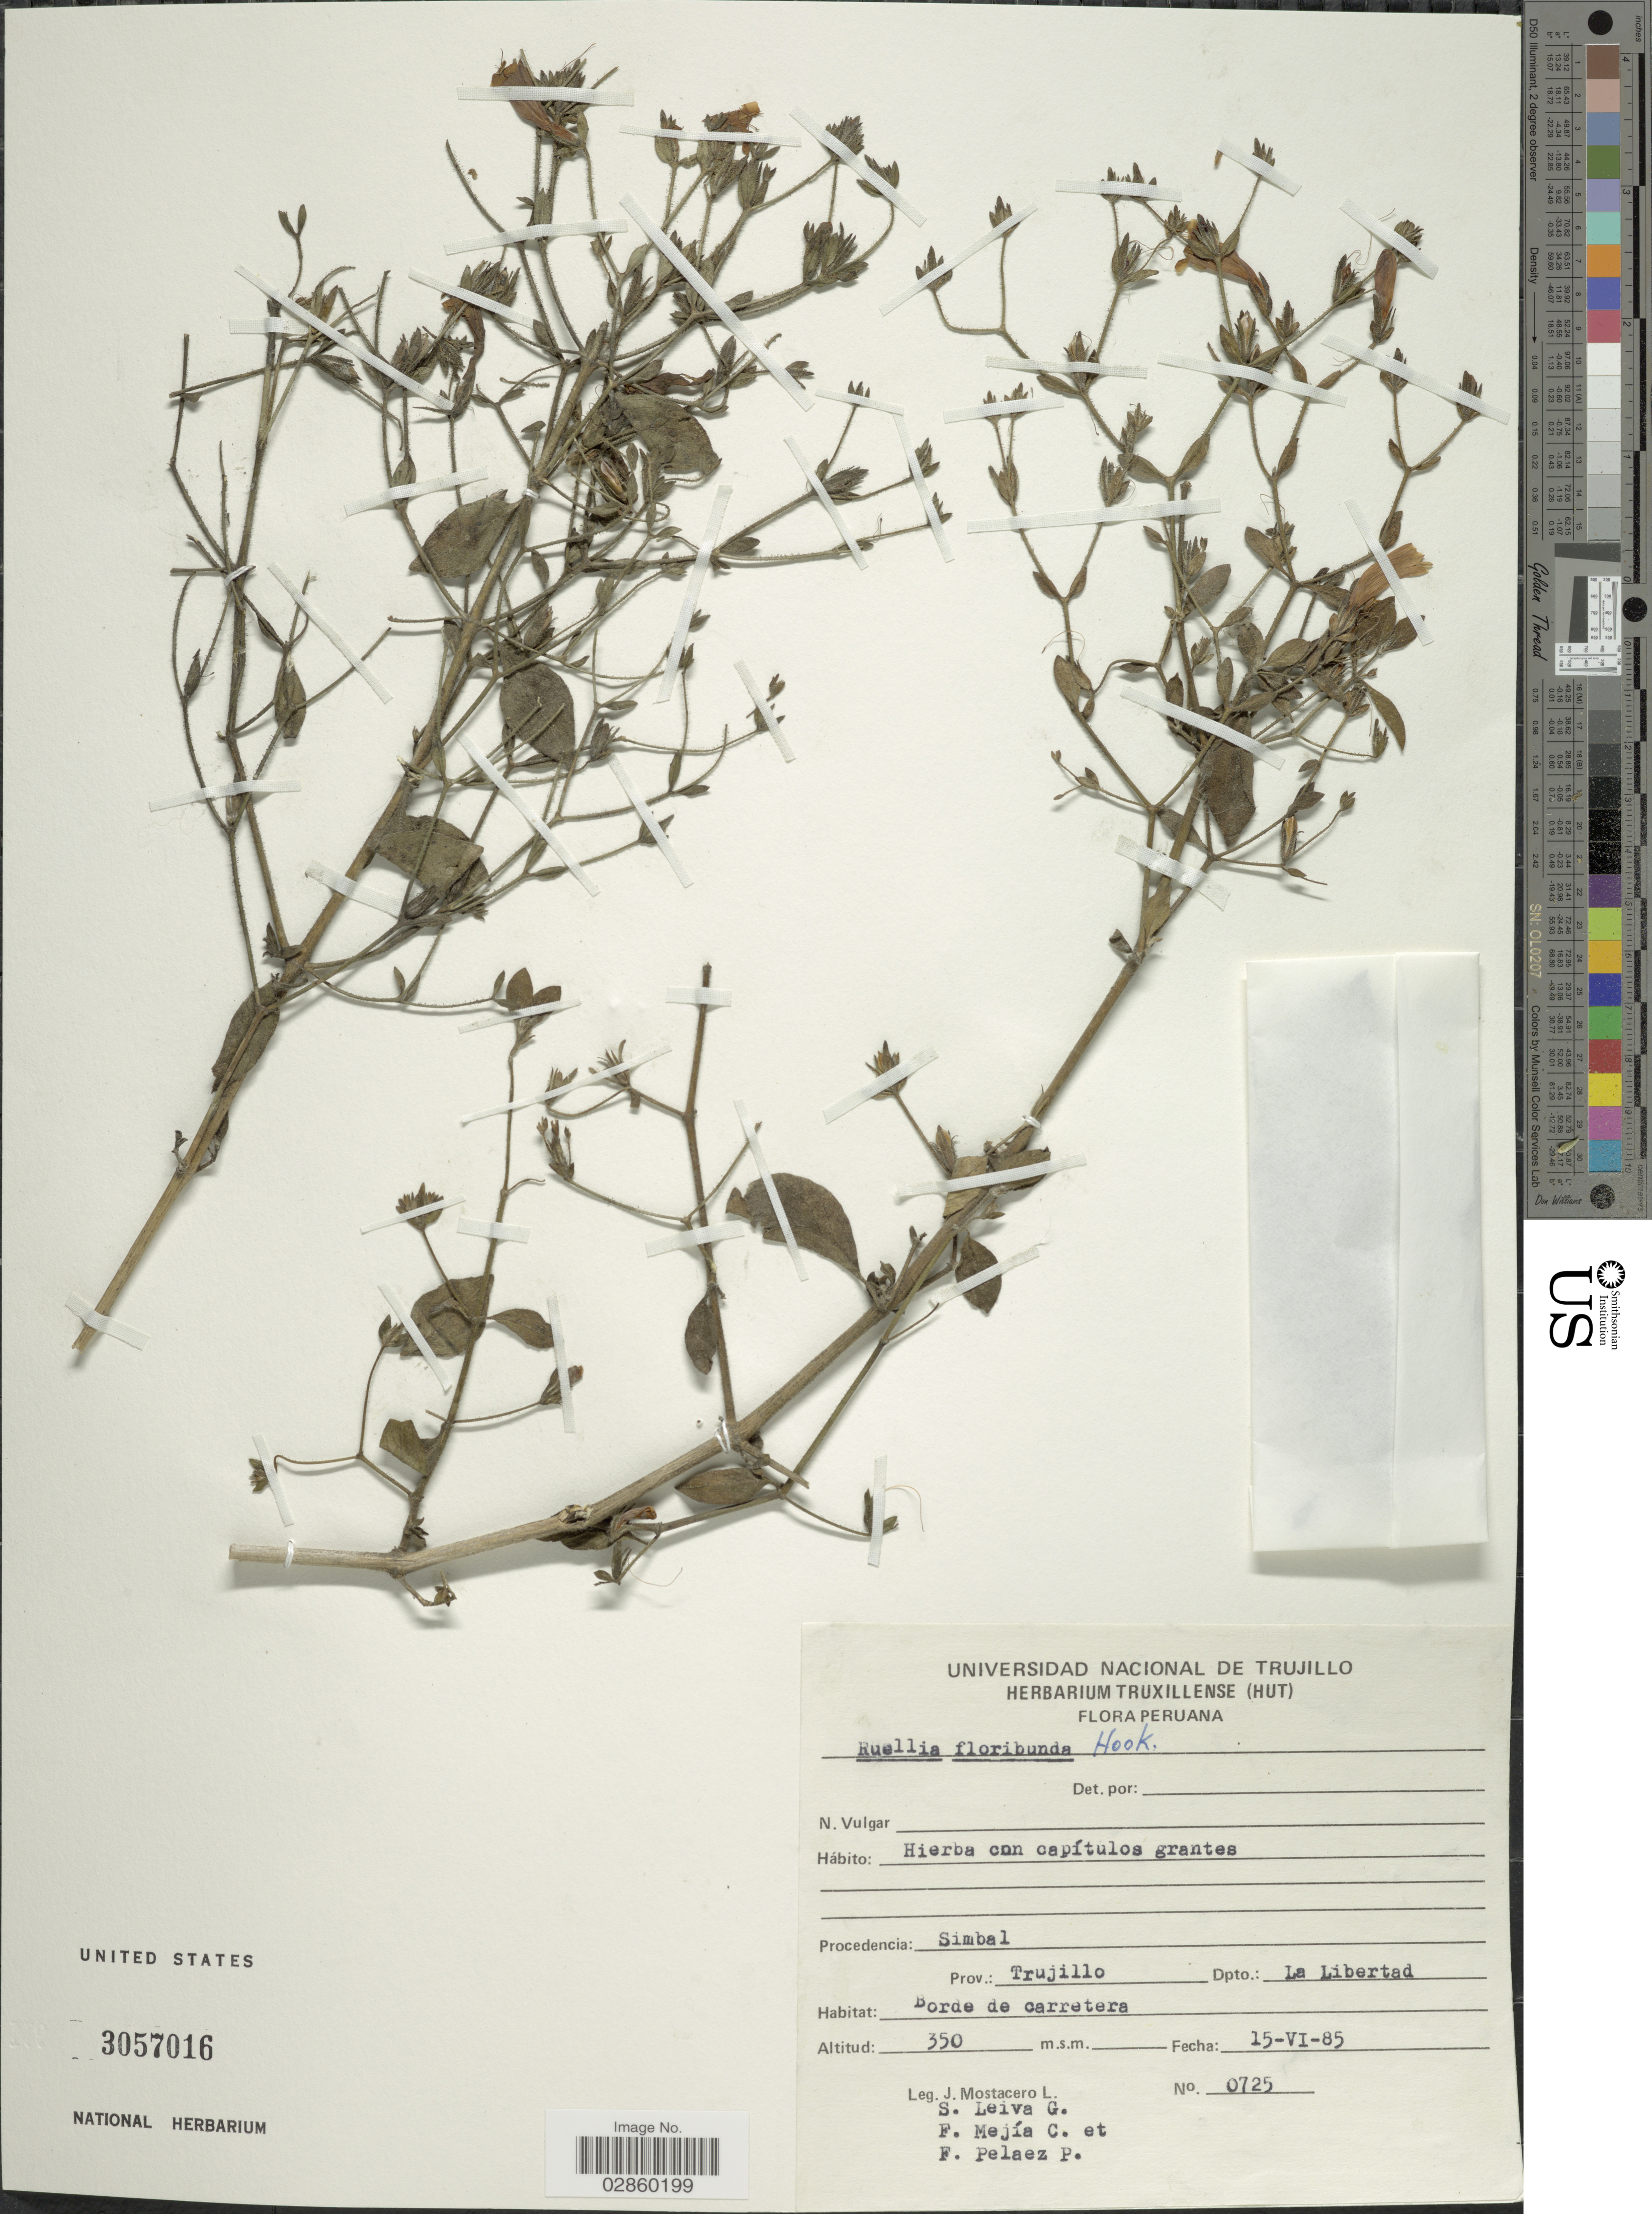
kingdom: Plantae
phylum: Tracheophyta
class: Magnoliopsida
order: Lamiales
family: Acanthaceae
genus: Ruellia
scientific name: Ruellia floribunda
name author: Hook.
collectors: J. Mostacero L., S. Leiva G., F. Mejia C. & F. Pelaez P.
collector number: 0725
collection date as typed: Transcribed d/m/y: 15/6/85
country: Peru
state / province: La Libertad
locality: Procedencia Simbal, Prov. Trujillo, Dpto. La Libertad.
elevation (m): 350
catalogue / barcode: US 3057016